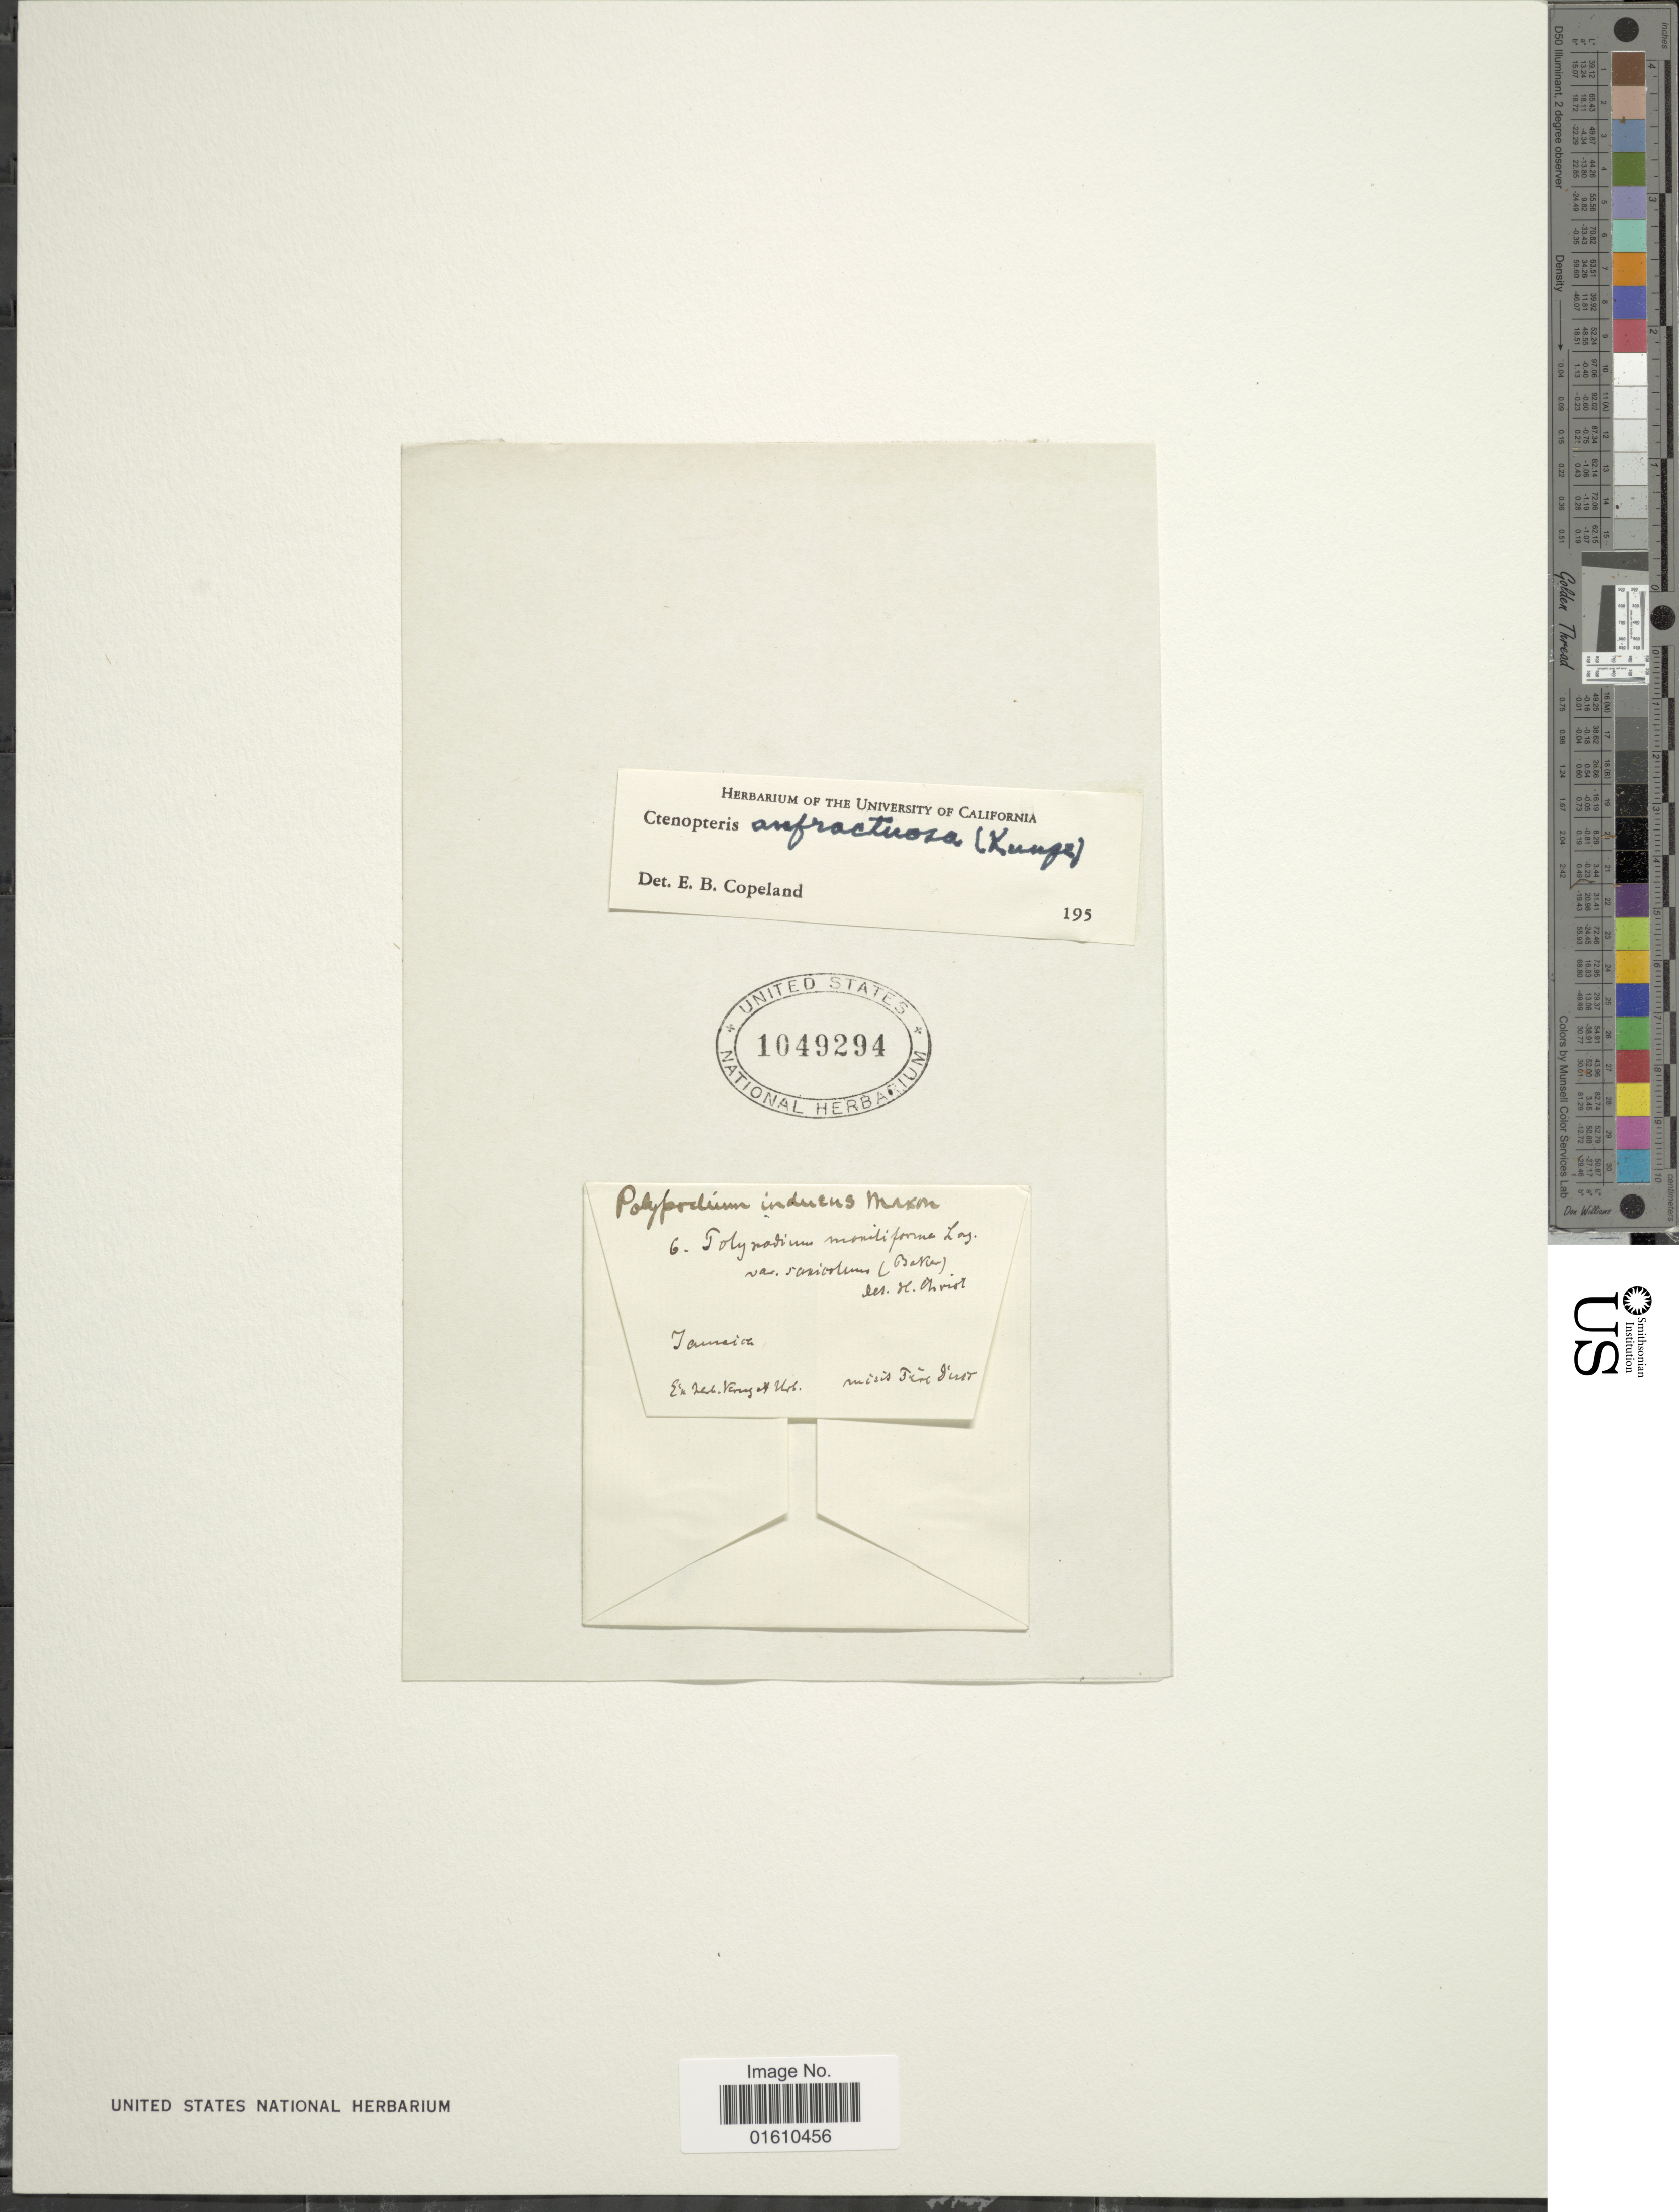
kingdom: Plantae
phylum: Tracheophyta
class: Polypodiopsida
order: Polypodiales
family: Polypodiaceae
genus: Lellingeria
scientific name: Lellingeria brevistipes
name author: (Mett. ex Kuhn) A.R. Sm. & R.C. Moran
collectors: ex herb. Veruz et Urb.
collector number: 6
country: Jamaica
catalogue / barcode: US 1049294